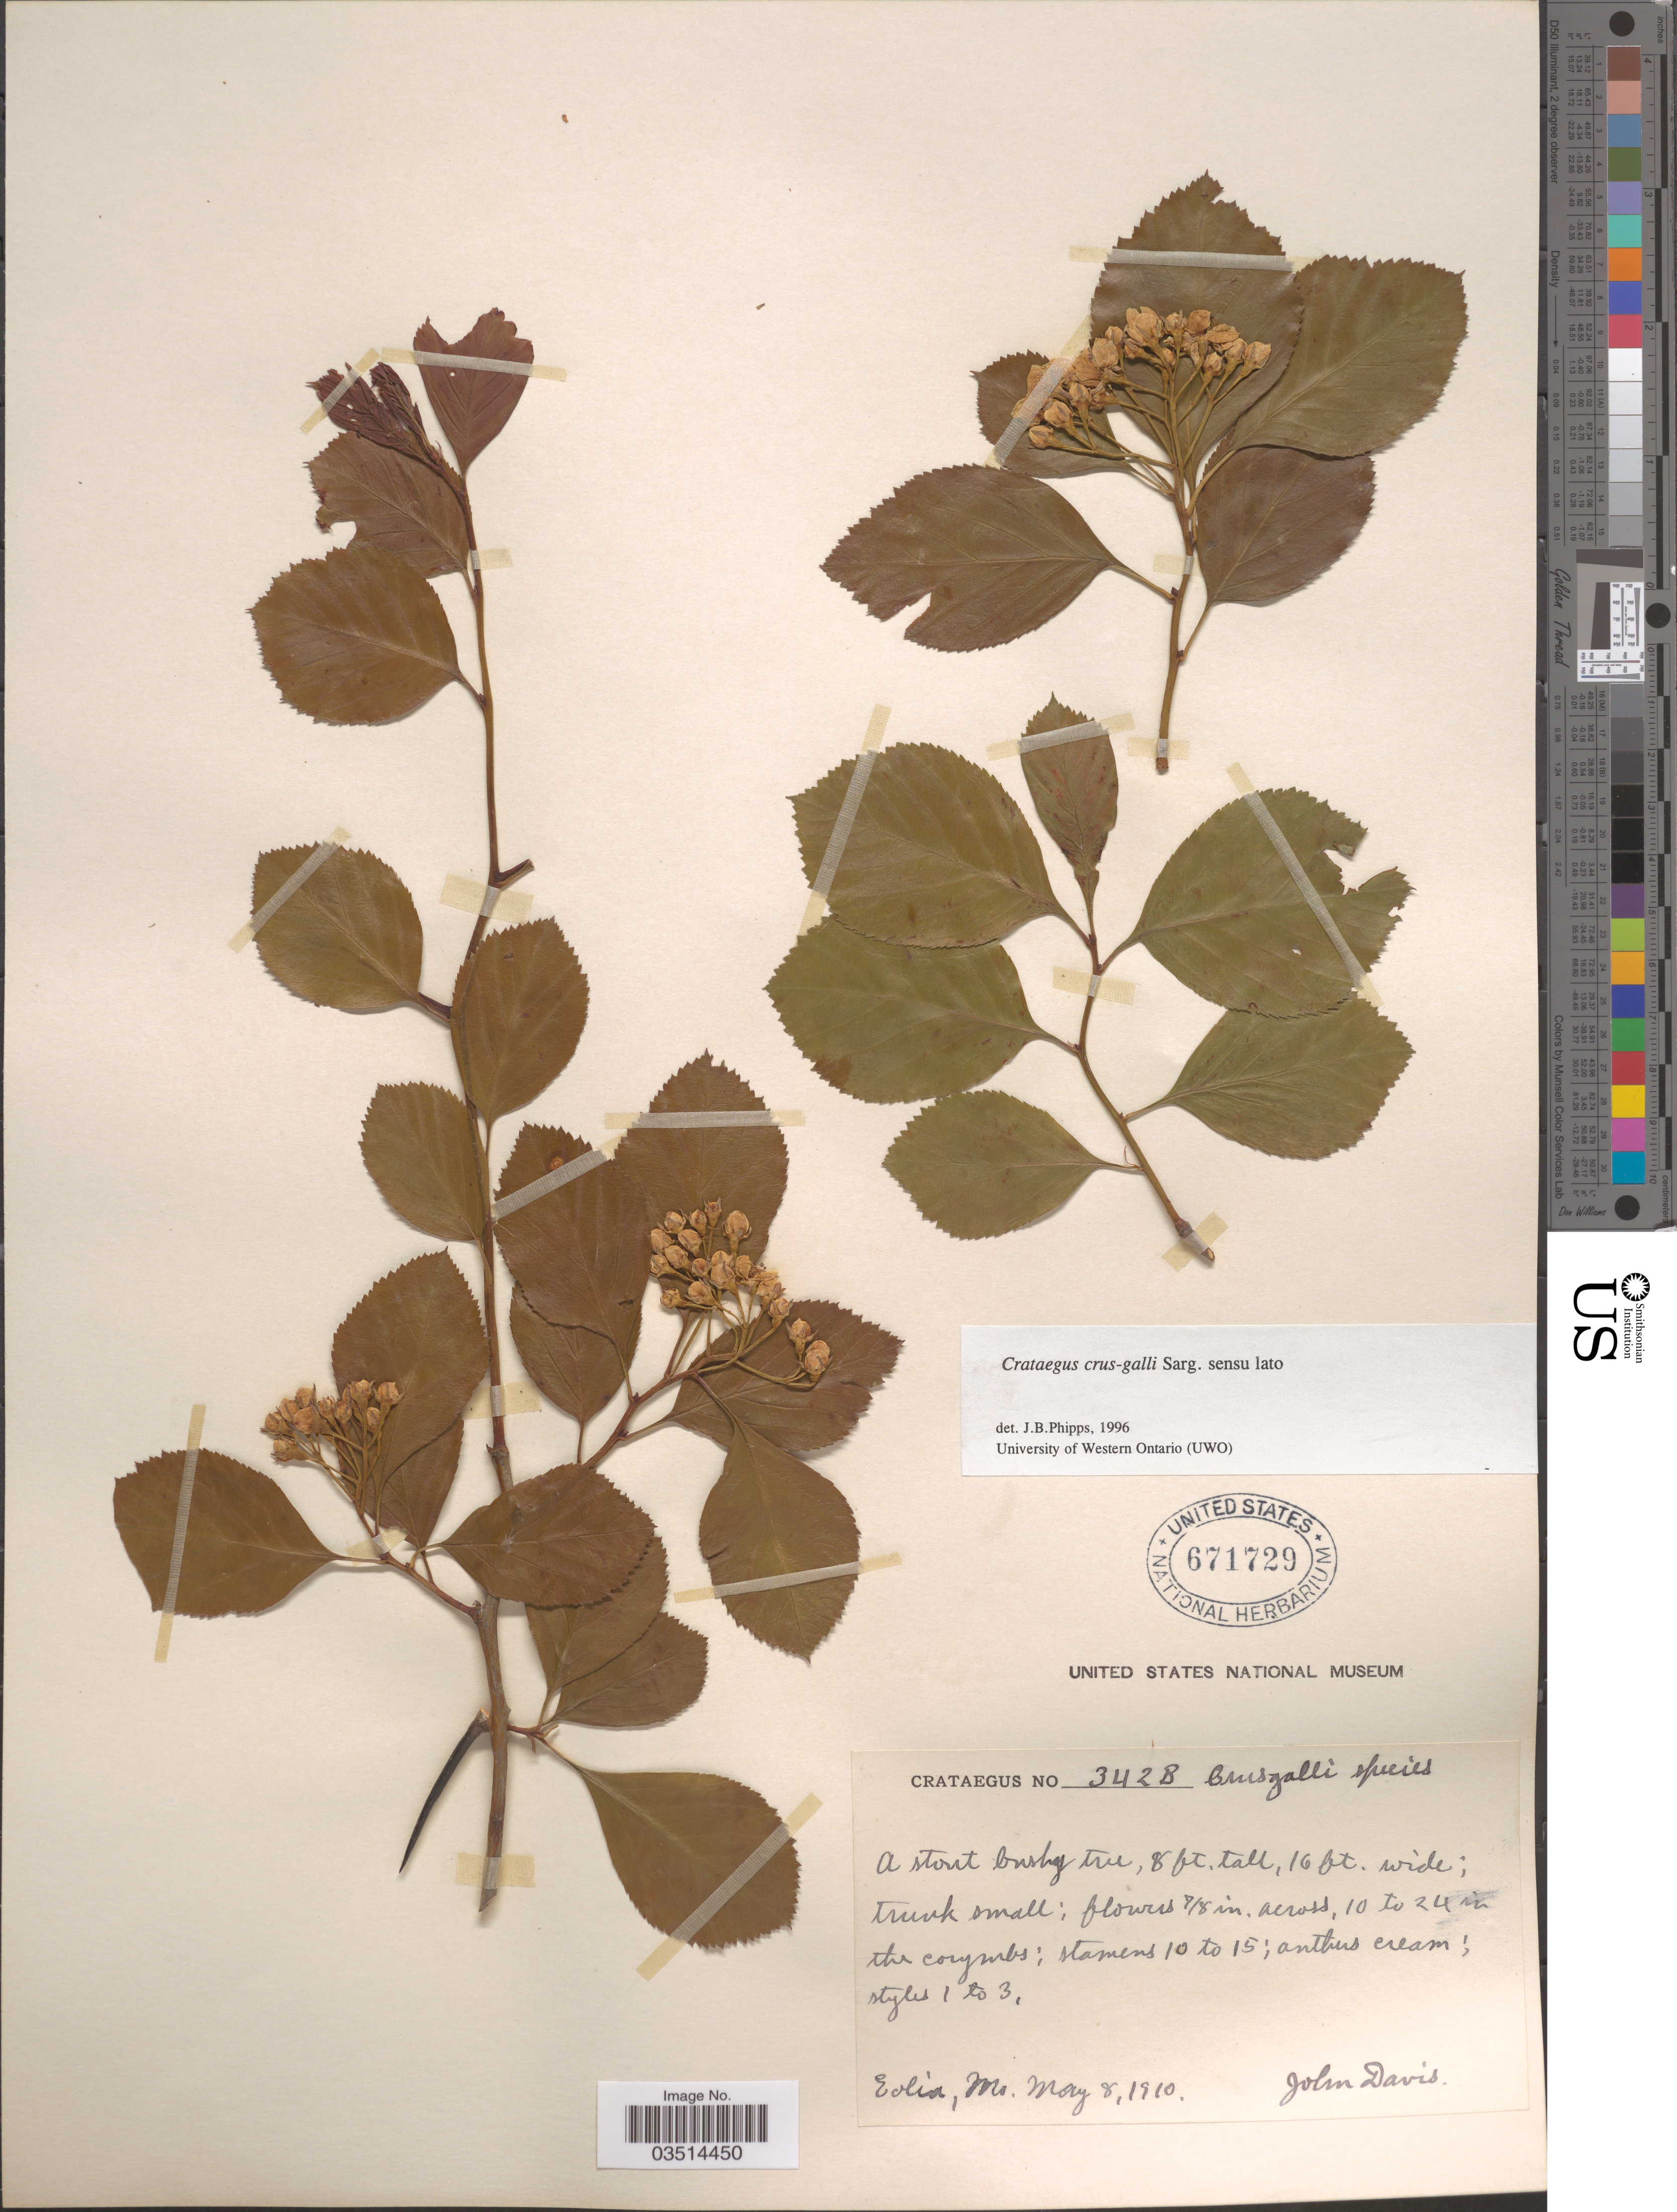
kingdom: Plantae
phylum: Tracheophyta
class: Magnoliopsida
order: Rosales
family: Rosaceae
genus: Crataegus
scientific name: Crataegus crus-galli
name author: L.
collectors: J. Davis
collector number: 3428?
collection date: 1910-05-08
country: United States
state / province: Missouri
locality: Eolia.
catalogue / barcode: US 671729